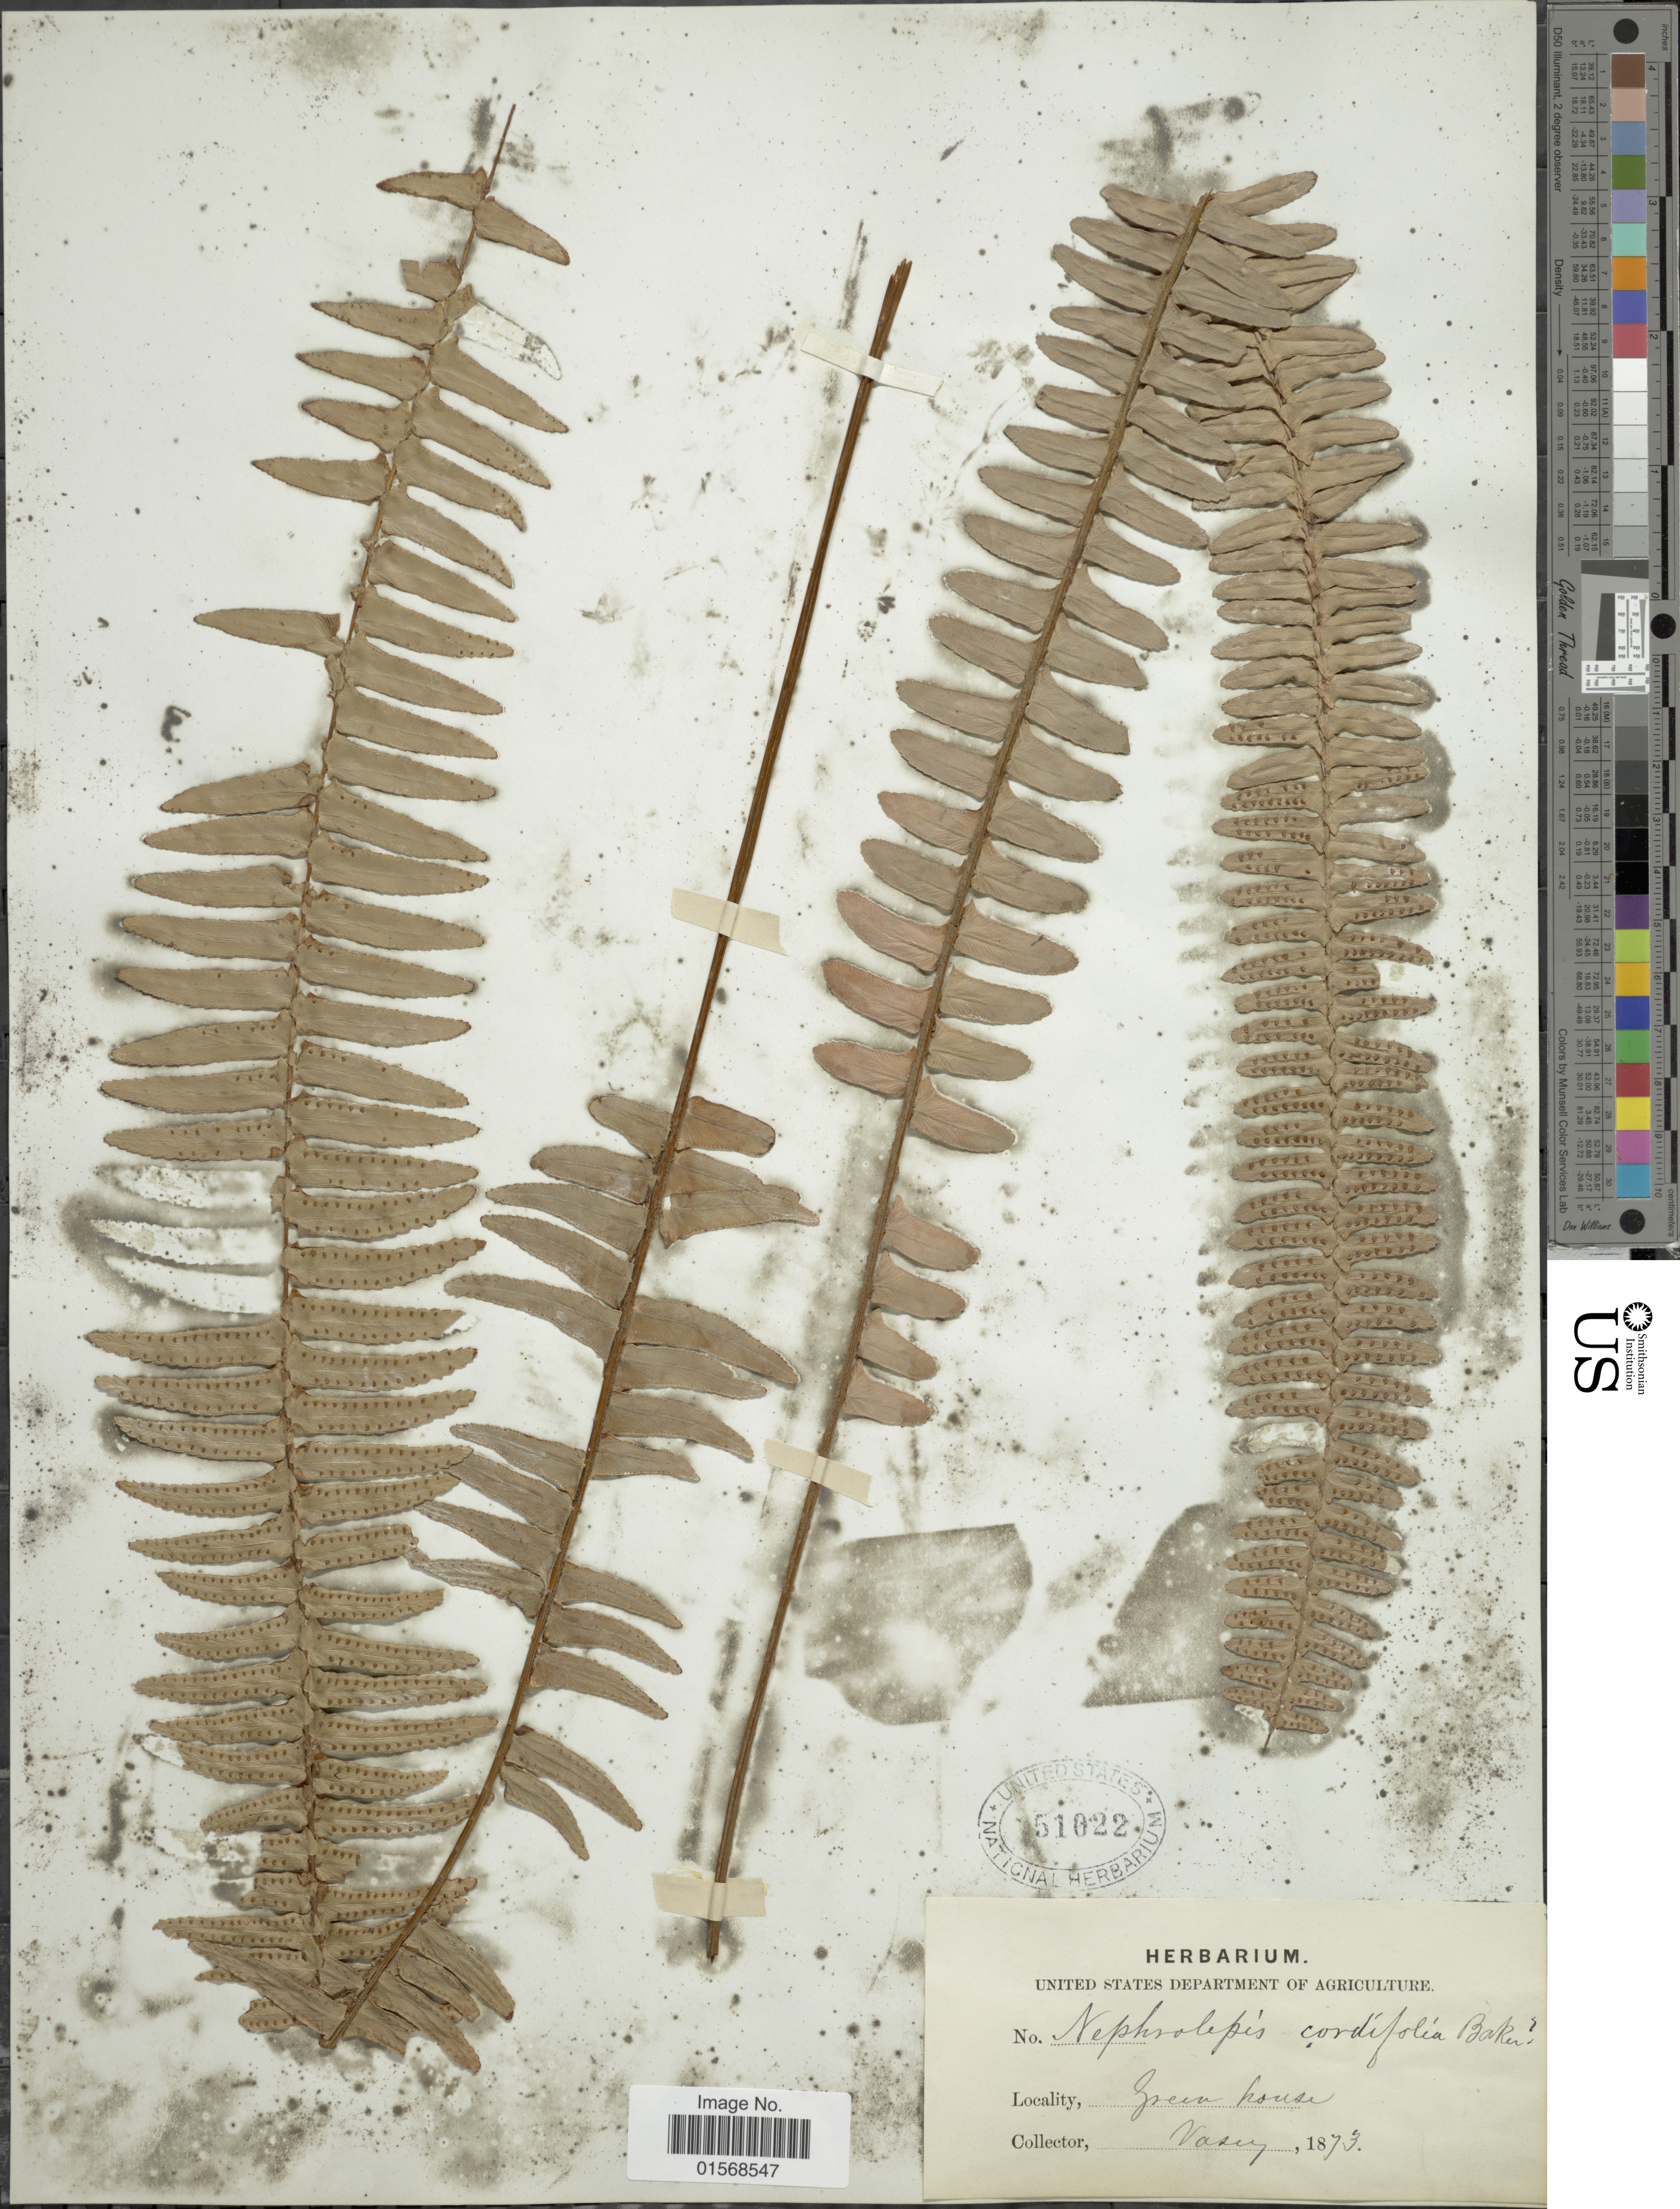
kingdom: Plantae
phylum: Tracheophyta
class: Polypodiopsida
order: Polypodiales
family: Nephrolepidaceae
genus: Nephrolepis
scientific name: Nephrolepis cordifolia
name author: (L.) C. Presl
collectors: Vasey, --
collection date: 1873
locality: Green house.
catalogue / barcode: US 51022